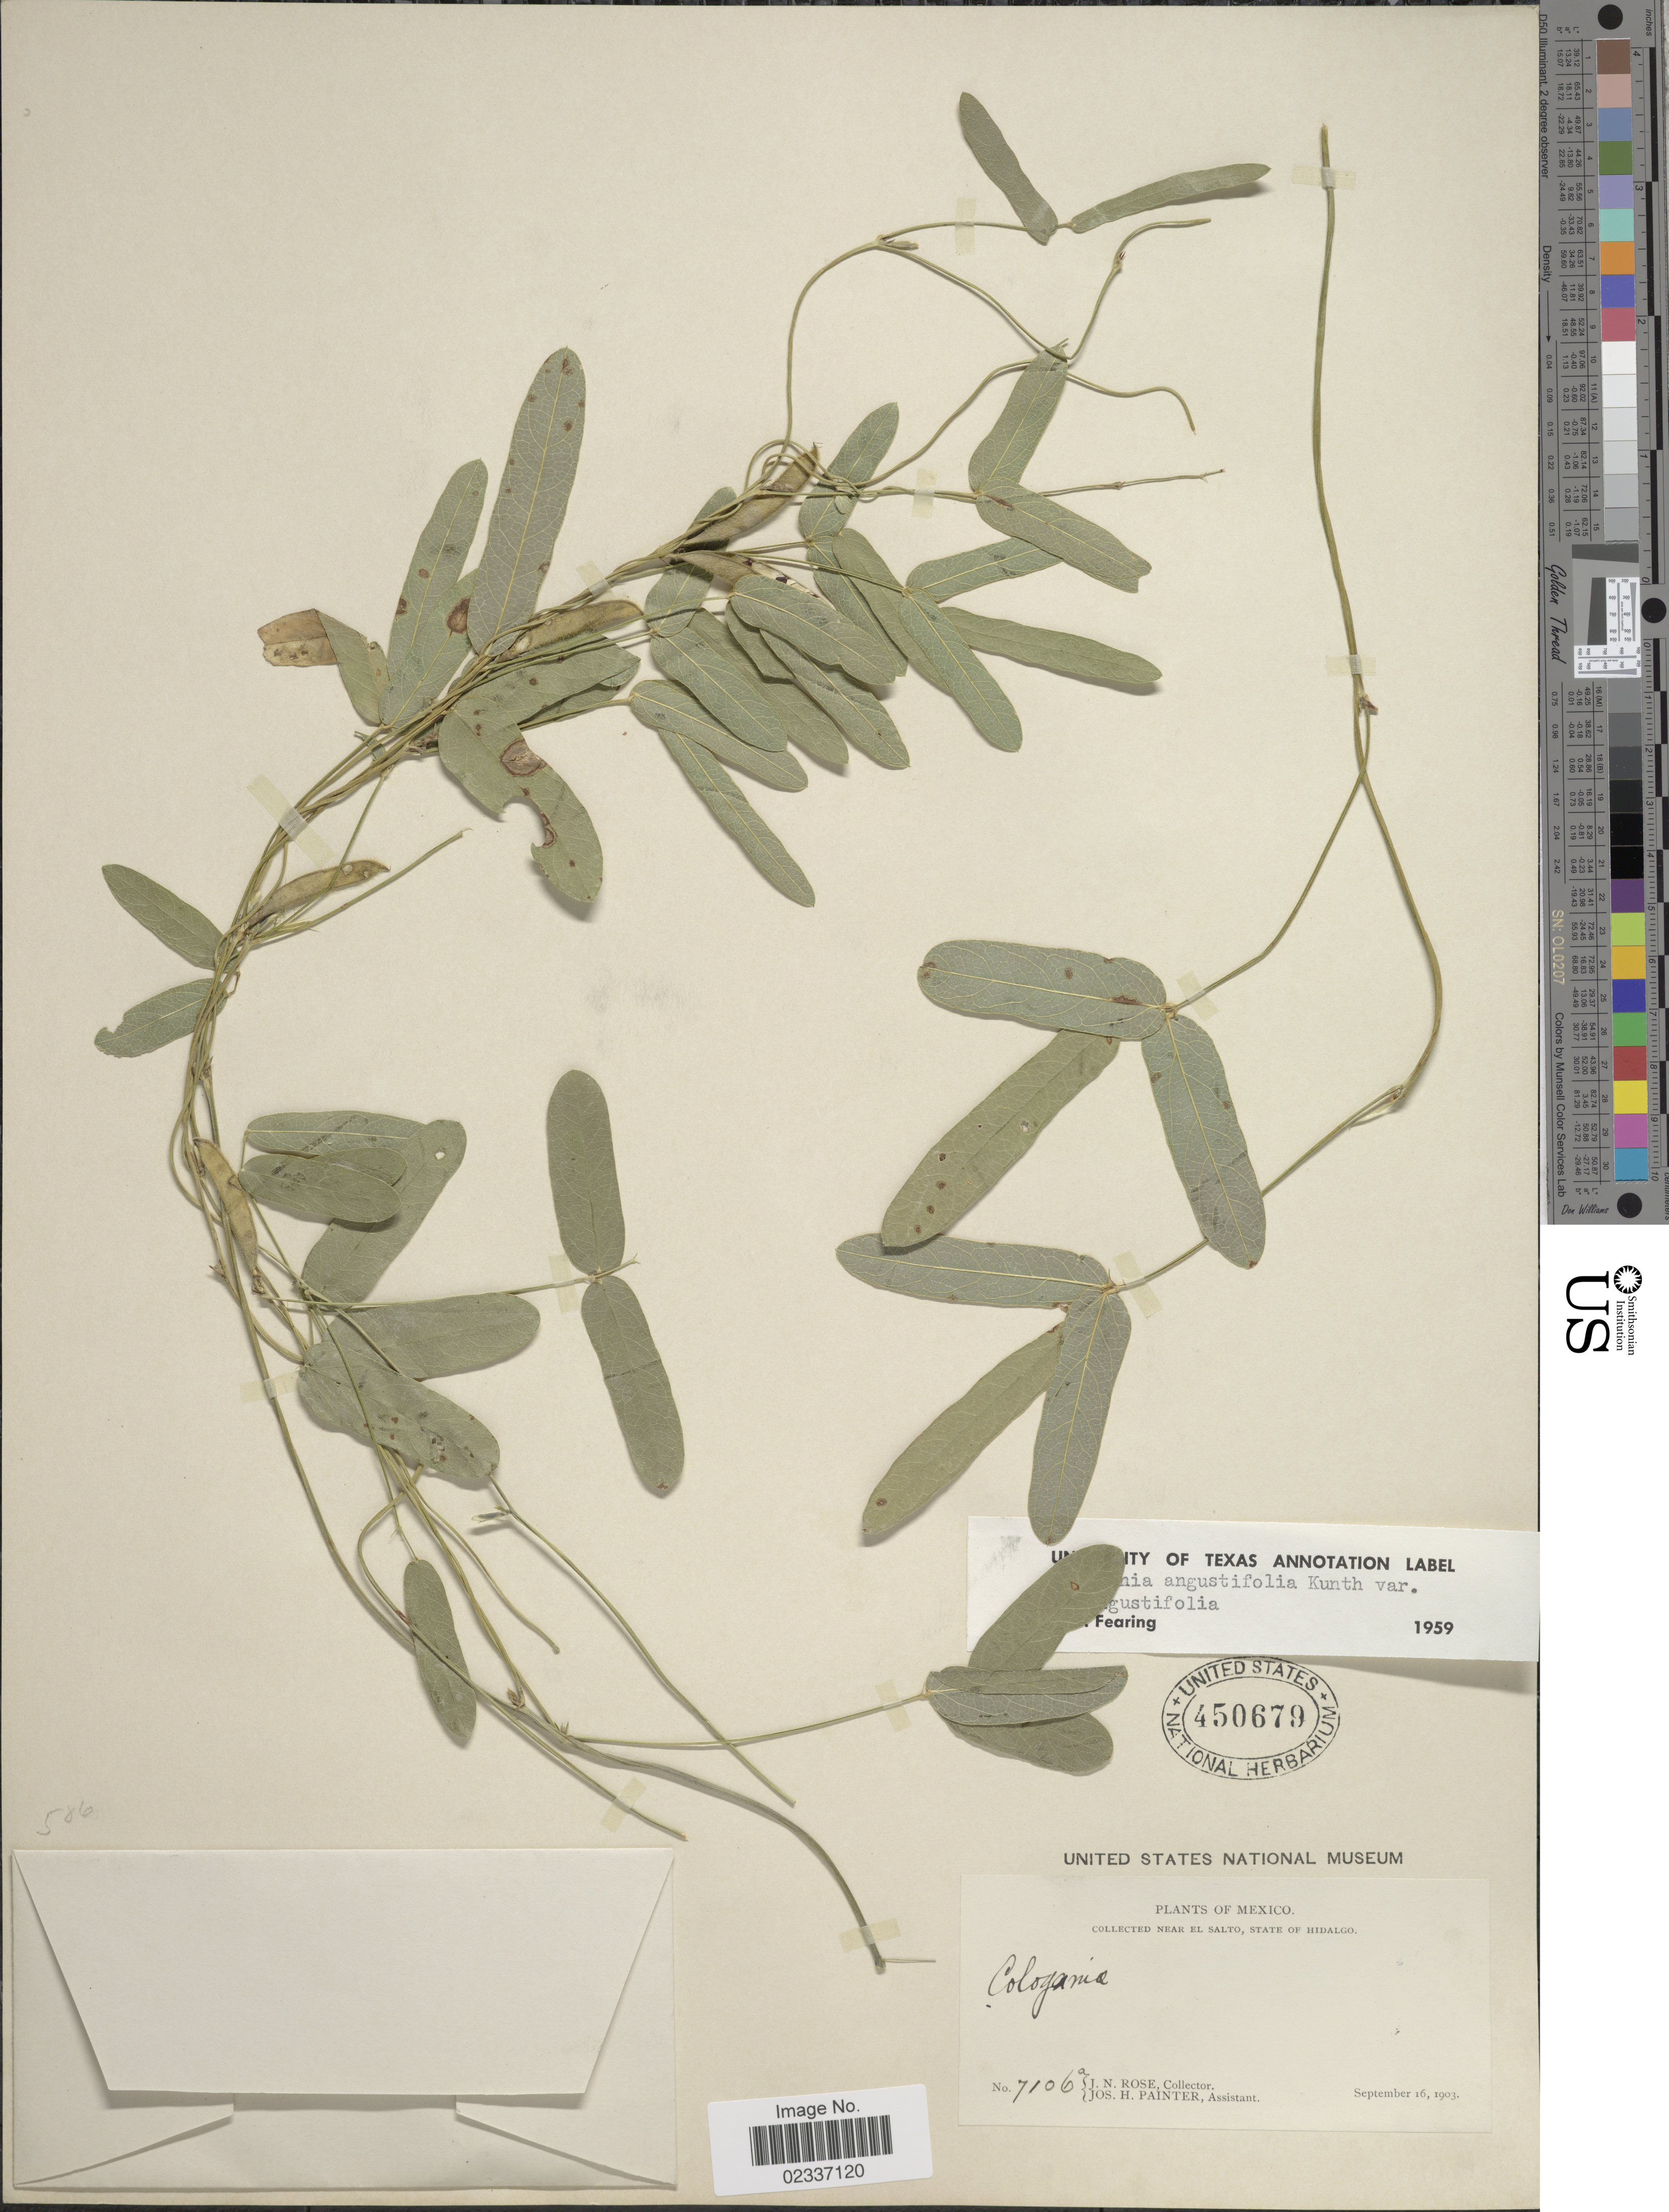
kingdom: Plantae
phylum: Tracheophyta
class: Magnoliopsida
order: Fabales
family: Fabaceae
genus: Cologania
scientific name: Cologania angustifolia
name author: Kunth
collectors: J. N. Rose & J. H. Painter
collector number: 7106a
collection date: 1903-09-16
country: Mexico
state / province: Hidalgo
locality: Near El Salto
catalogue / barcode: US 450679